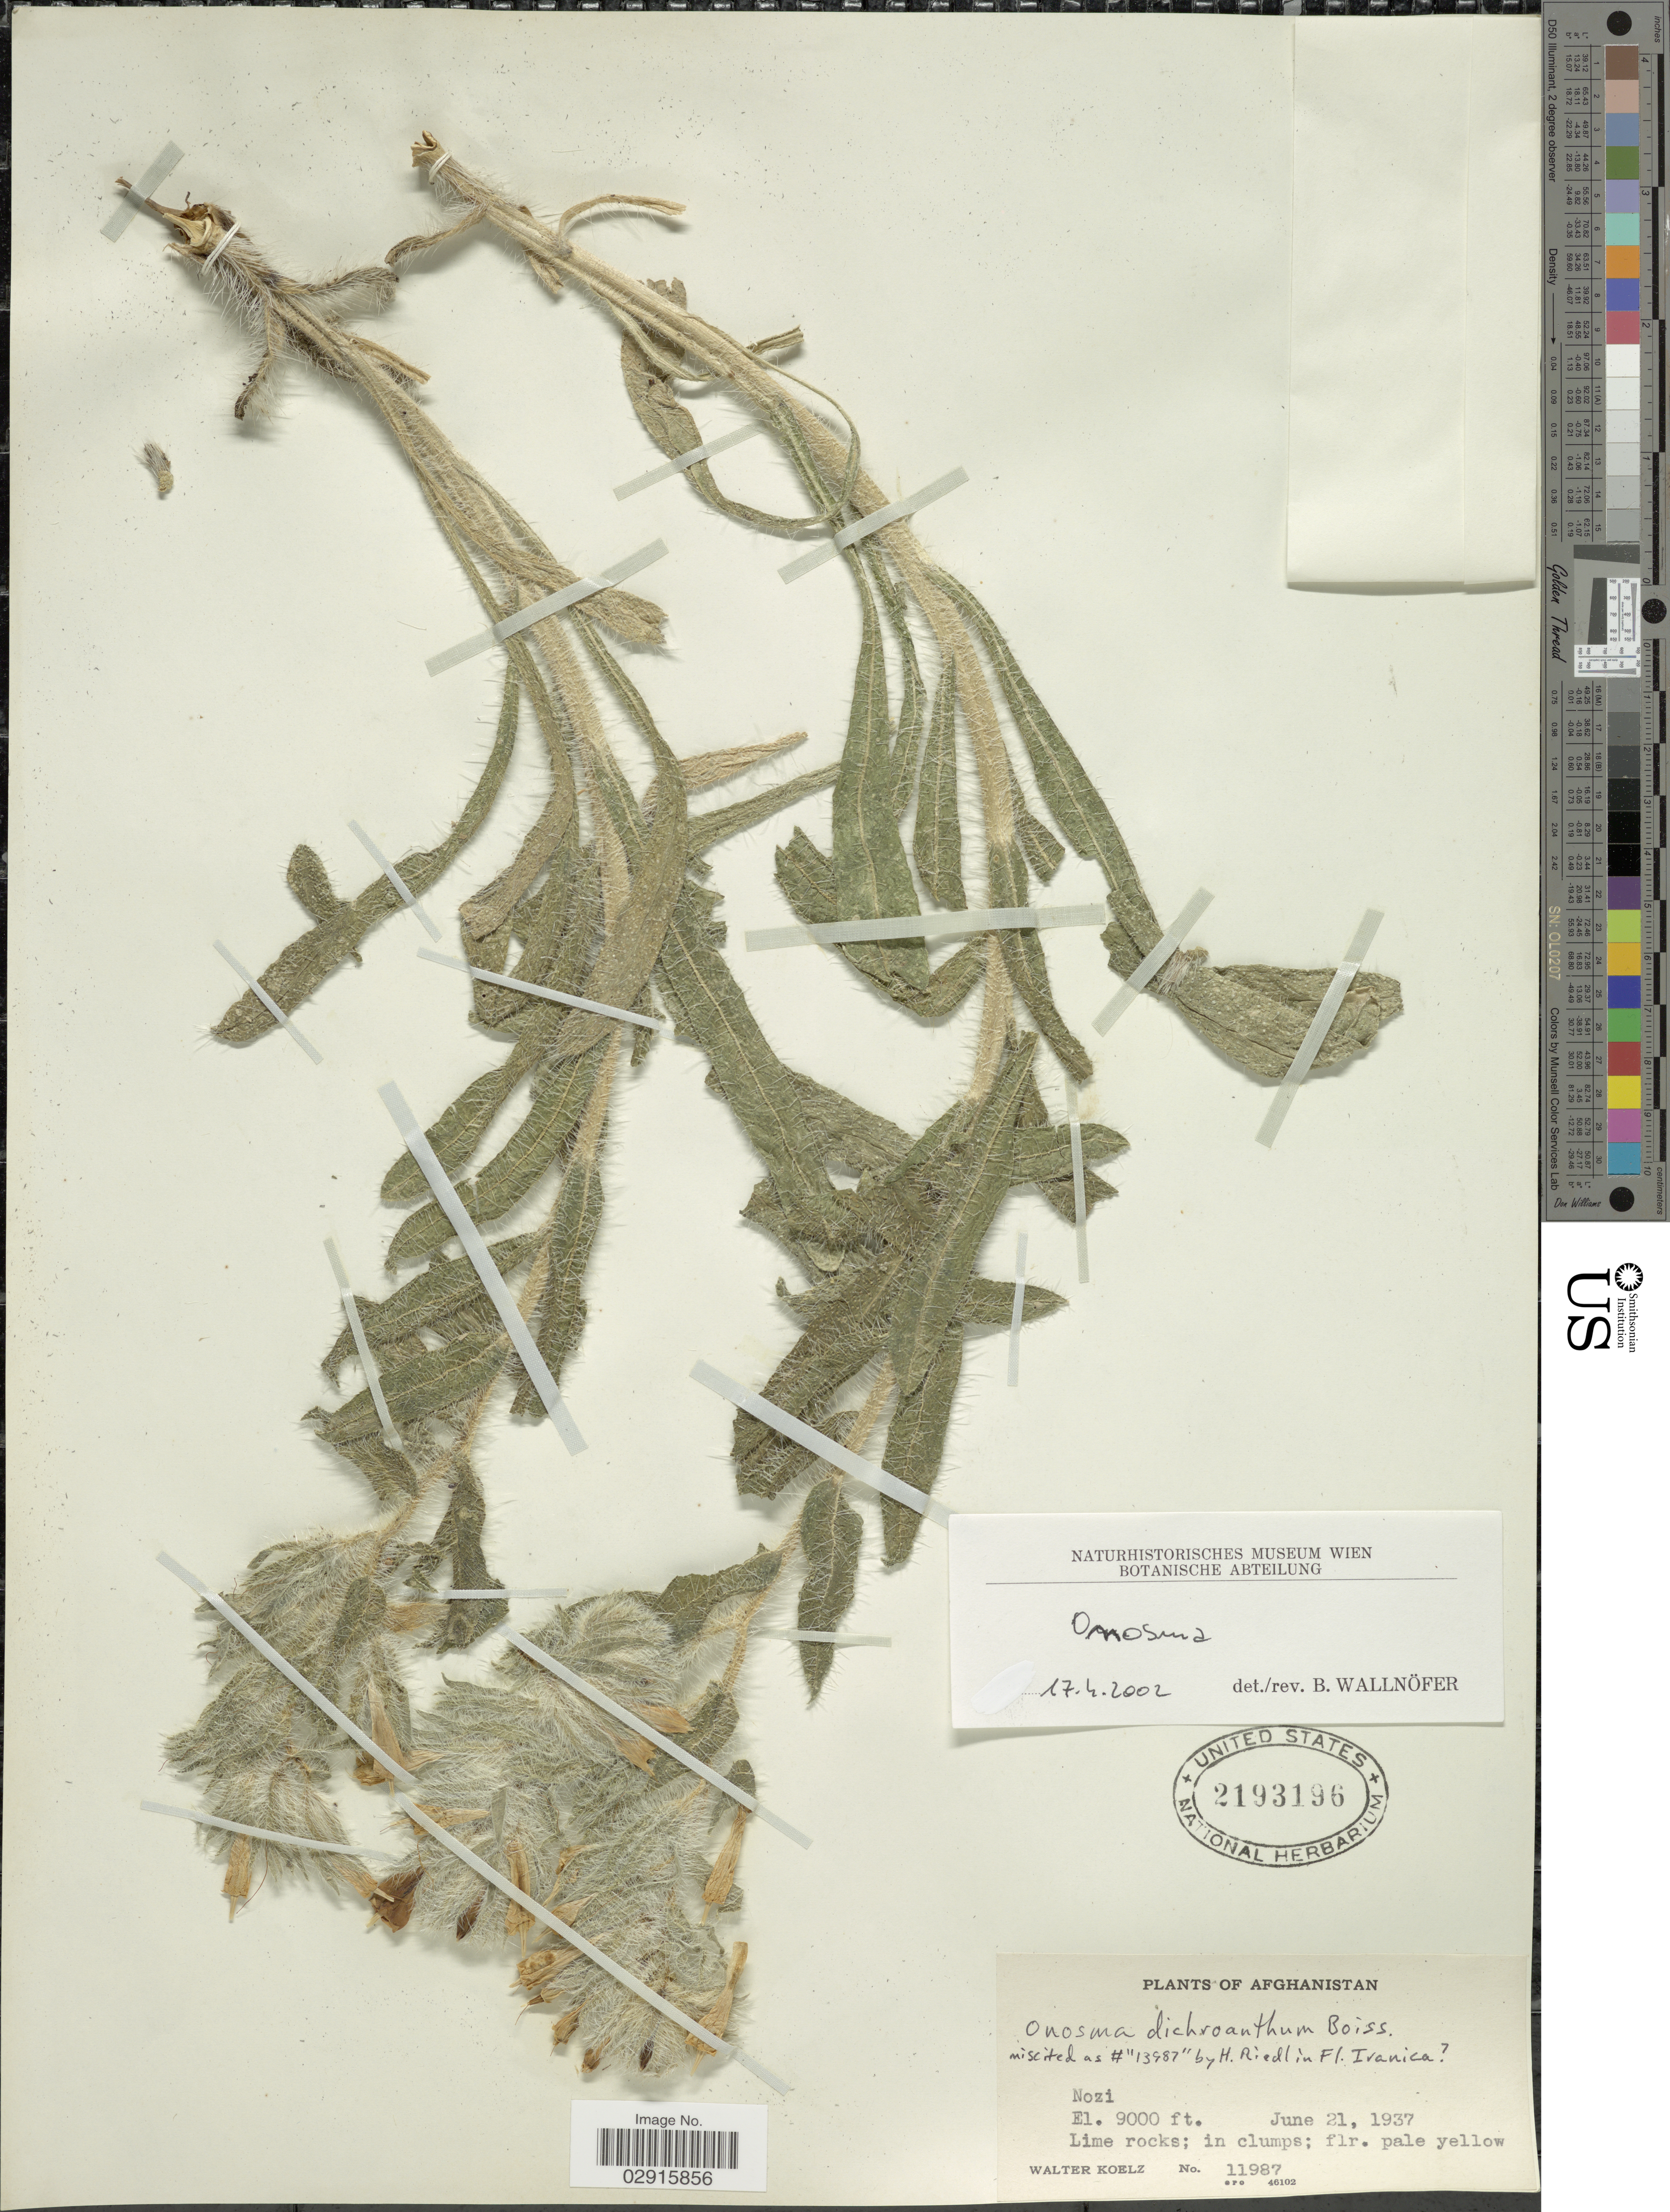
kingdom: Plantae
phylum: Tracheophyta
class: Magnoliopsida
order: Boraginales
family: Boraginaceae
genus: Onosma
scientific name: Onosma dichroantha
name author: Boiss.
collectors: W. N. Koelz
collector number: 11987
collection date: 1937-06-21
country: Afghanistan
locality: Nozi.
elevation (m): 2743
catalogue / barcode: US 2193196